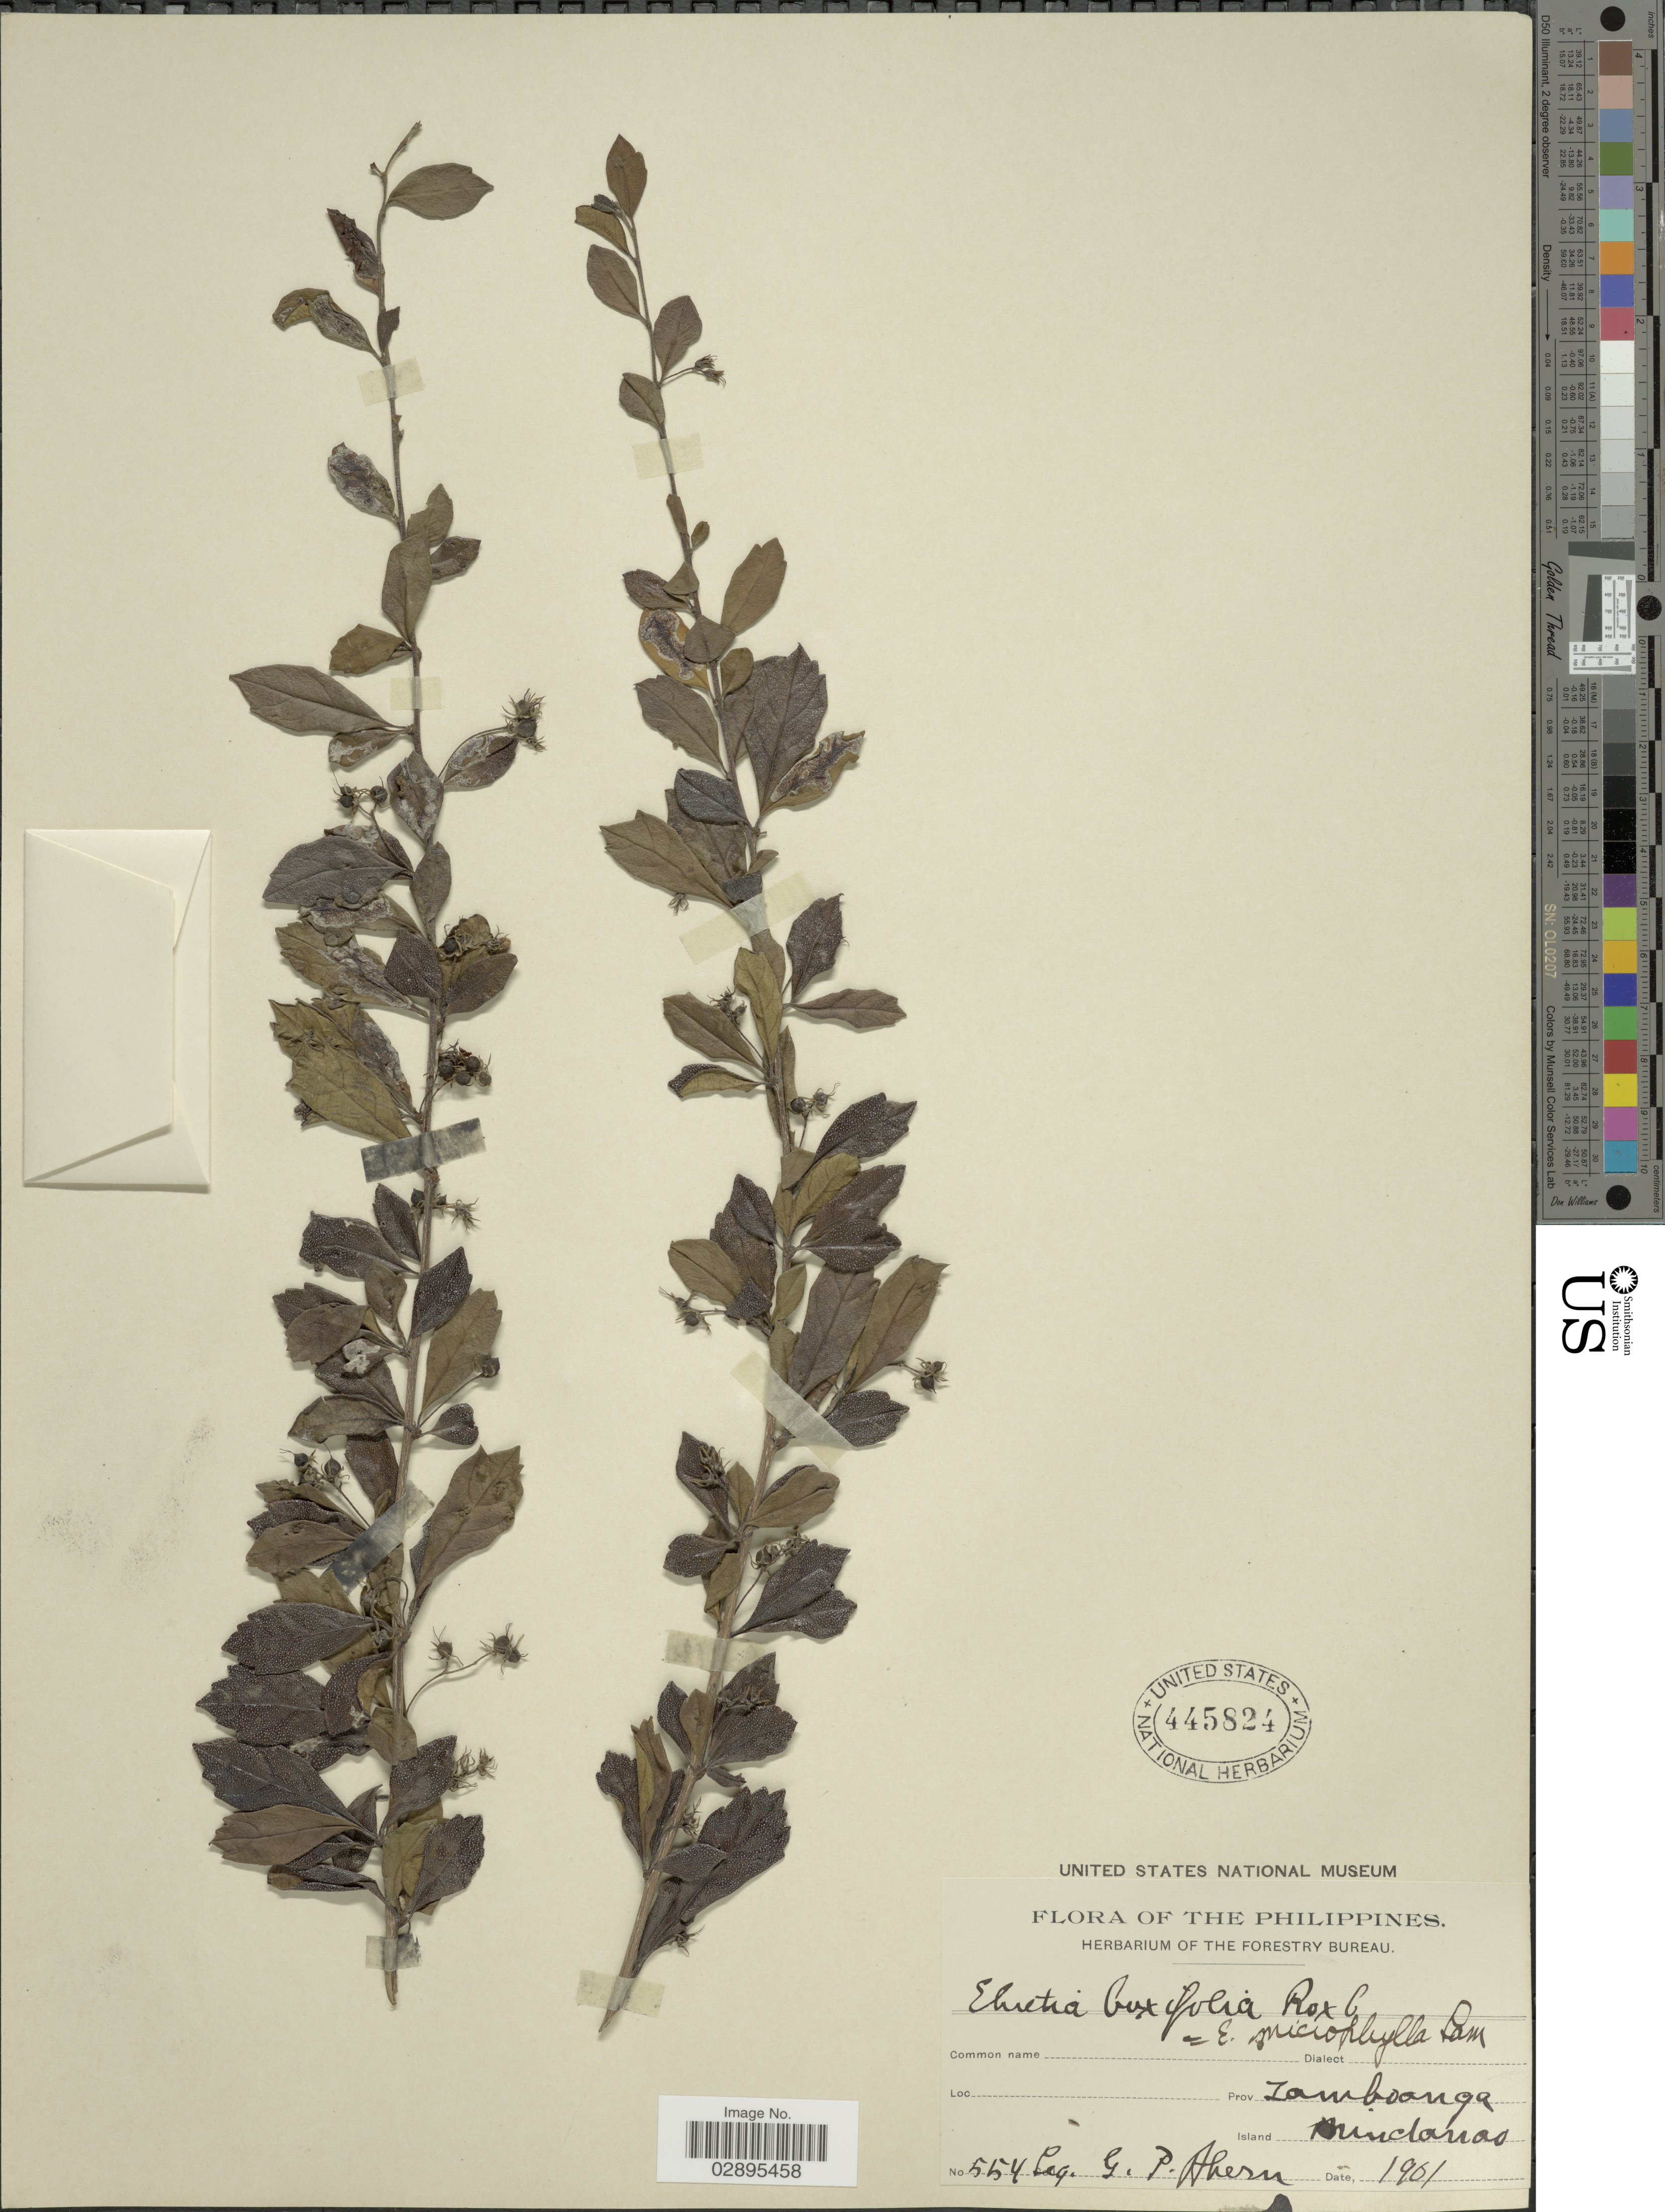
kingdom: Plantae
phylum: Tracheophyta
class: Magnoliopsida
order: Boraginales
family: Ehretiaceae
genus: Ehretia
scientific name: Ehretia microphylla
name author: Lam.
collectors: G. Ahern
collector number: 554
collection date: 1901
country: Philippines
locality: Prov. Zamboanga. Island Mindanao.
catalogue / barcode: US 445824